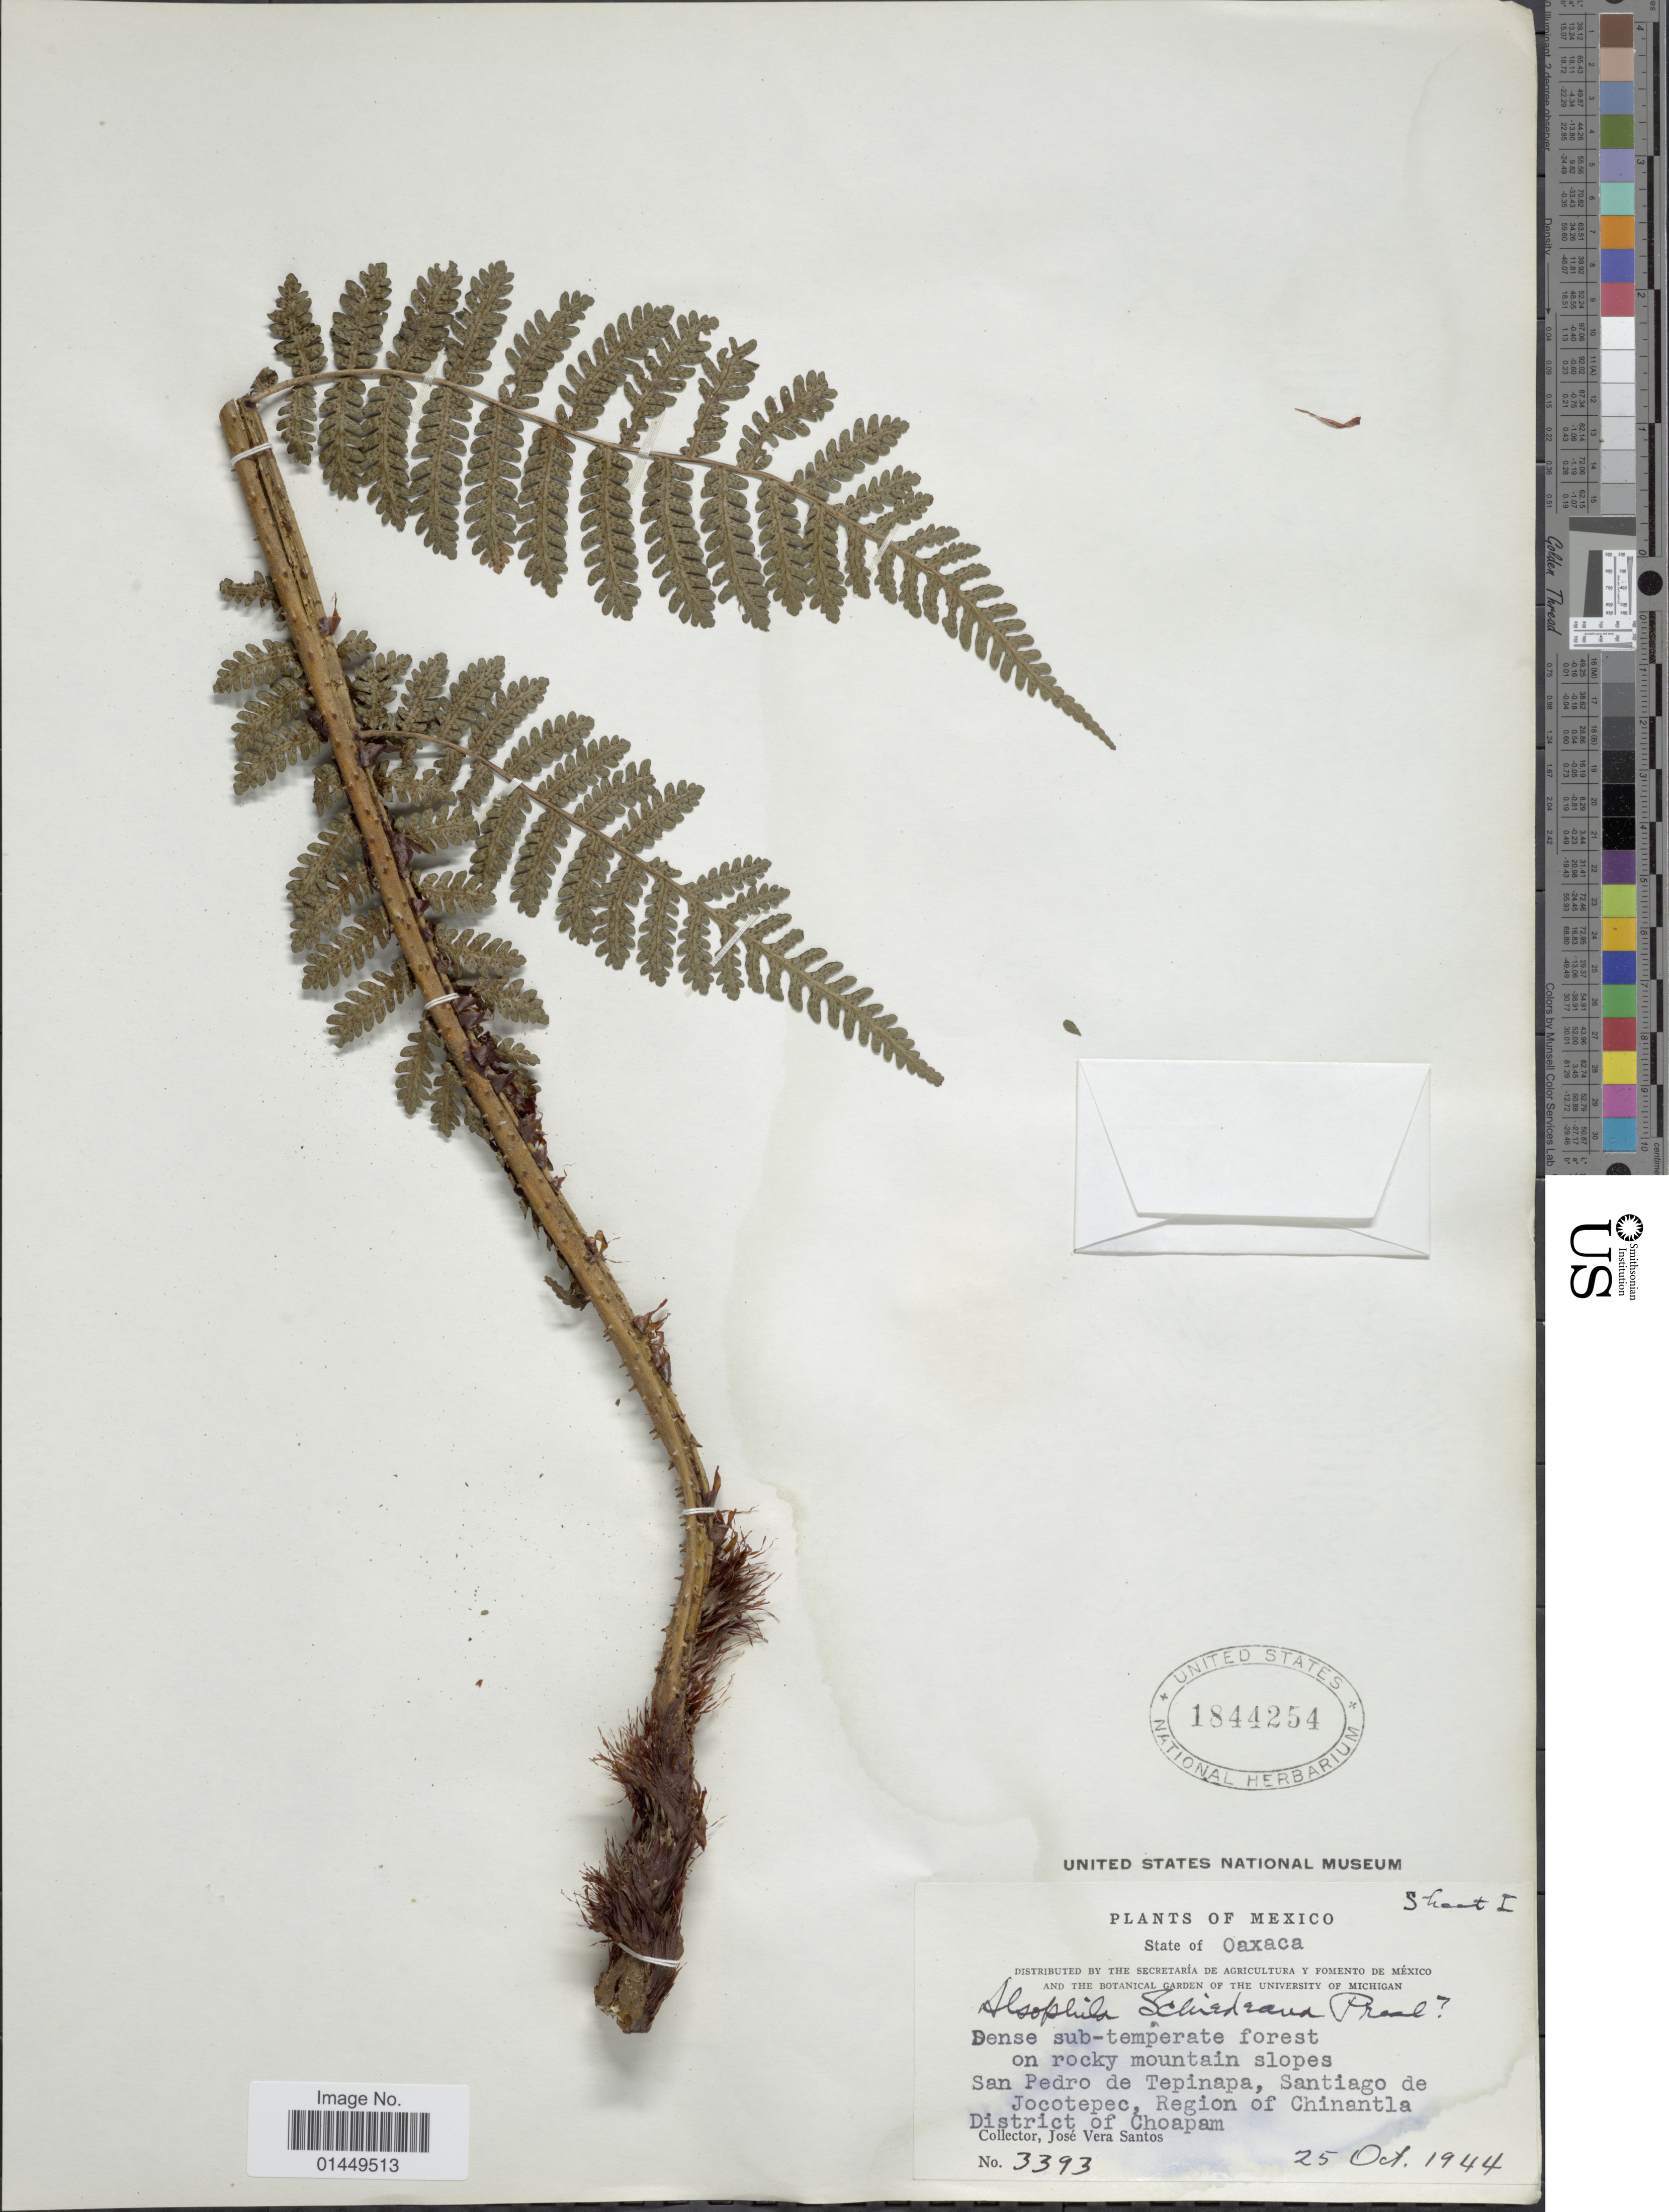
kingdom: Plantae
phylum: Tracheophyta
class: Polypodiopsida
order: Cyatheales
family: Cyatheaceae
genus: Cyathea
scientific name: Cyathea schiedeana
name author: (C. Presl) Domin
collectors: J. V. Santos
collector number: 3393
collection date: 1944-10-25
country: Mexico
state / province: Oaxaca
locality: State of Oaxaca, San Pedro de Tepinapa, Santiago de Jocotepec, Region of Chinantla, District of Choapman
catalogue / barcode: US 1844254